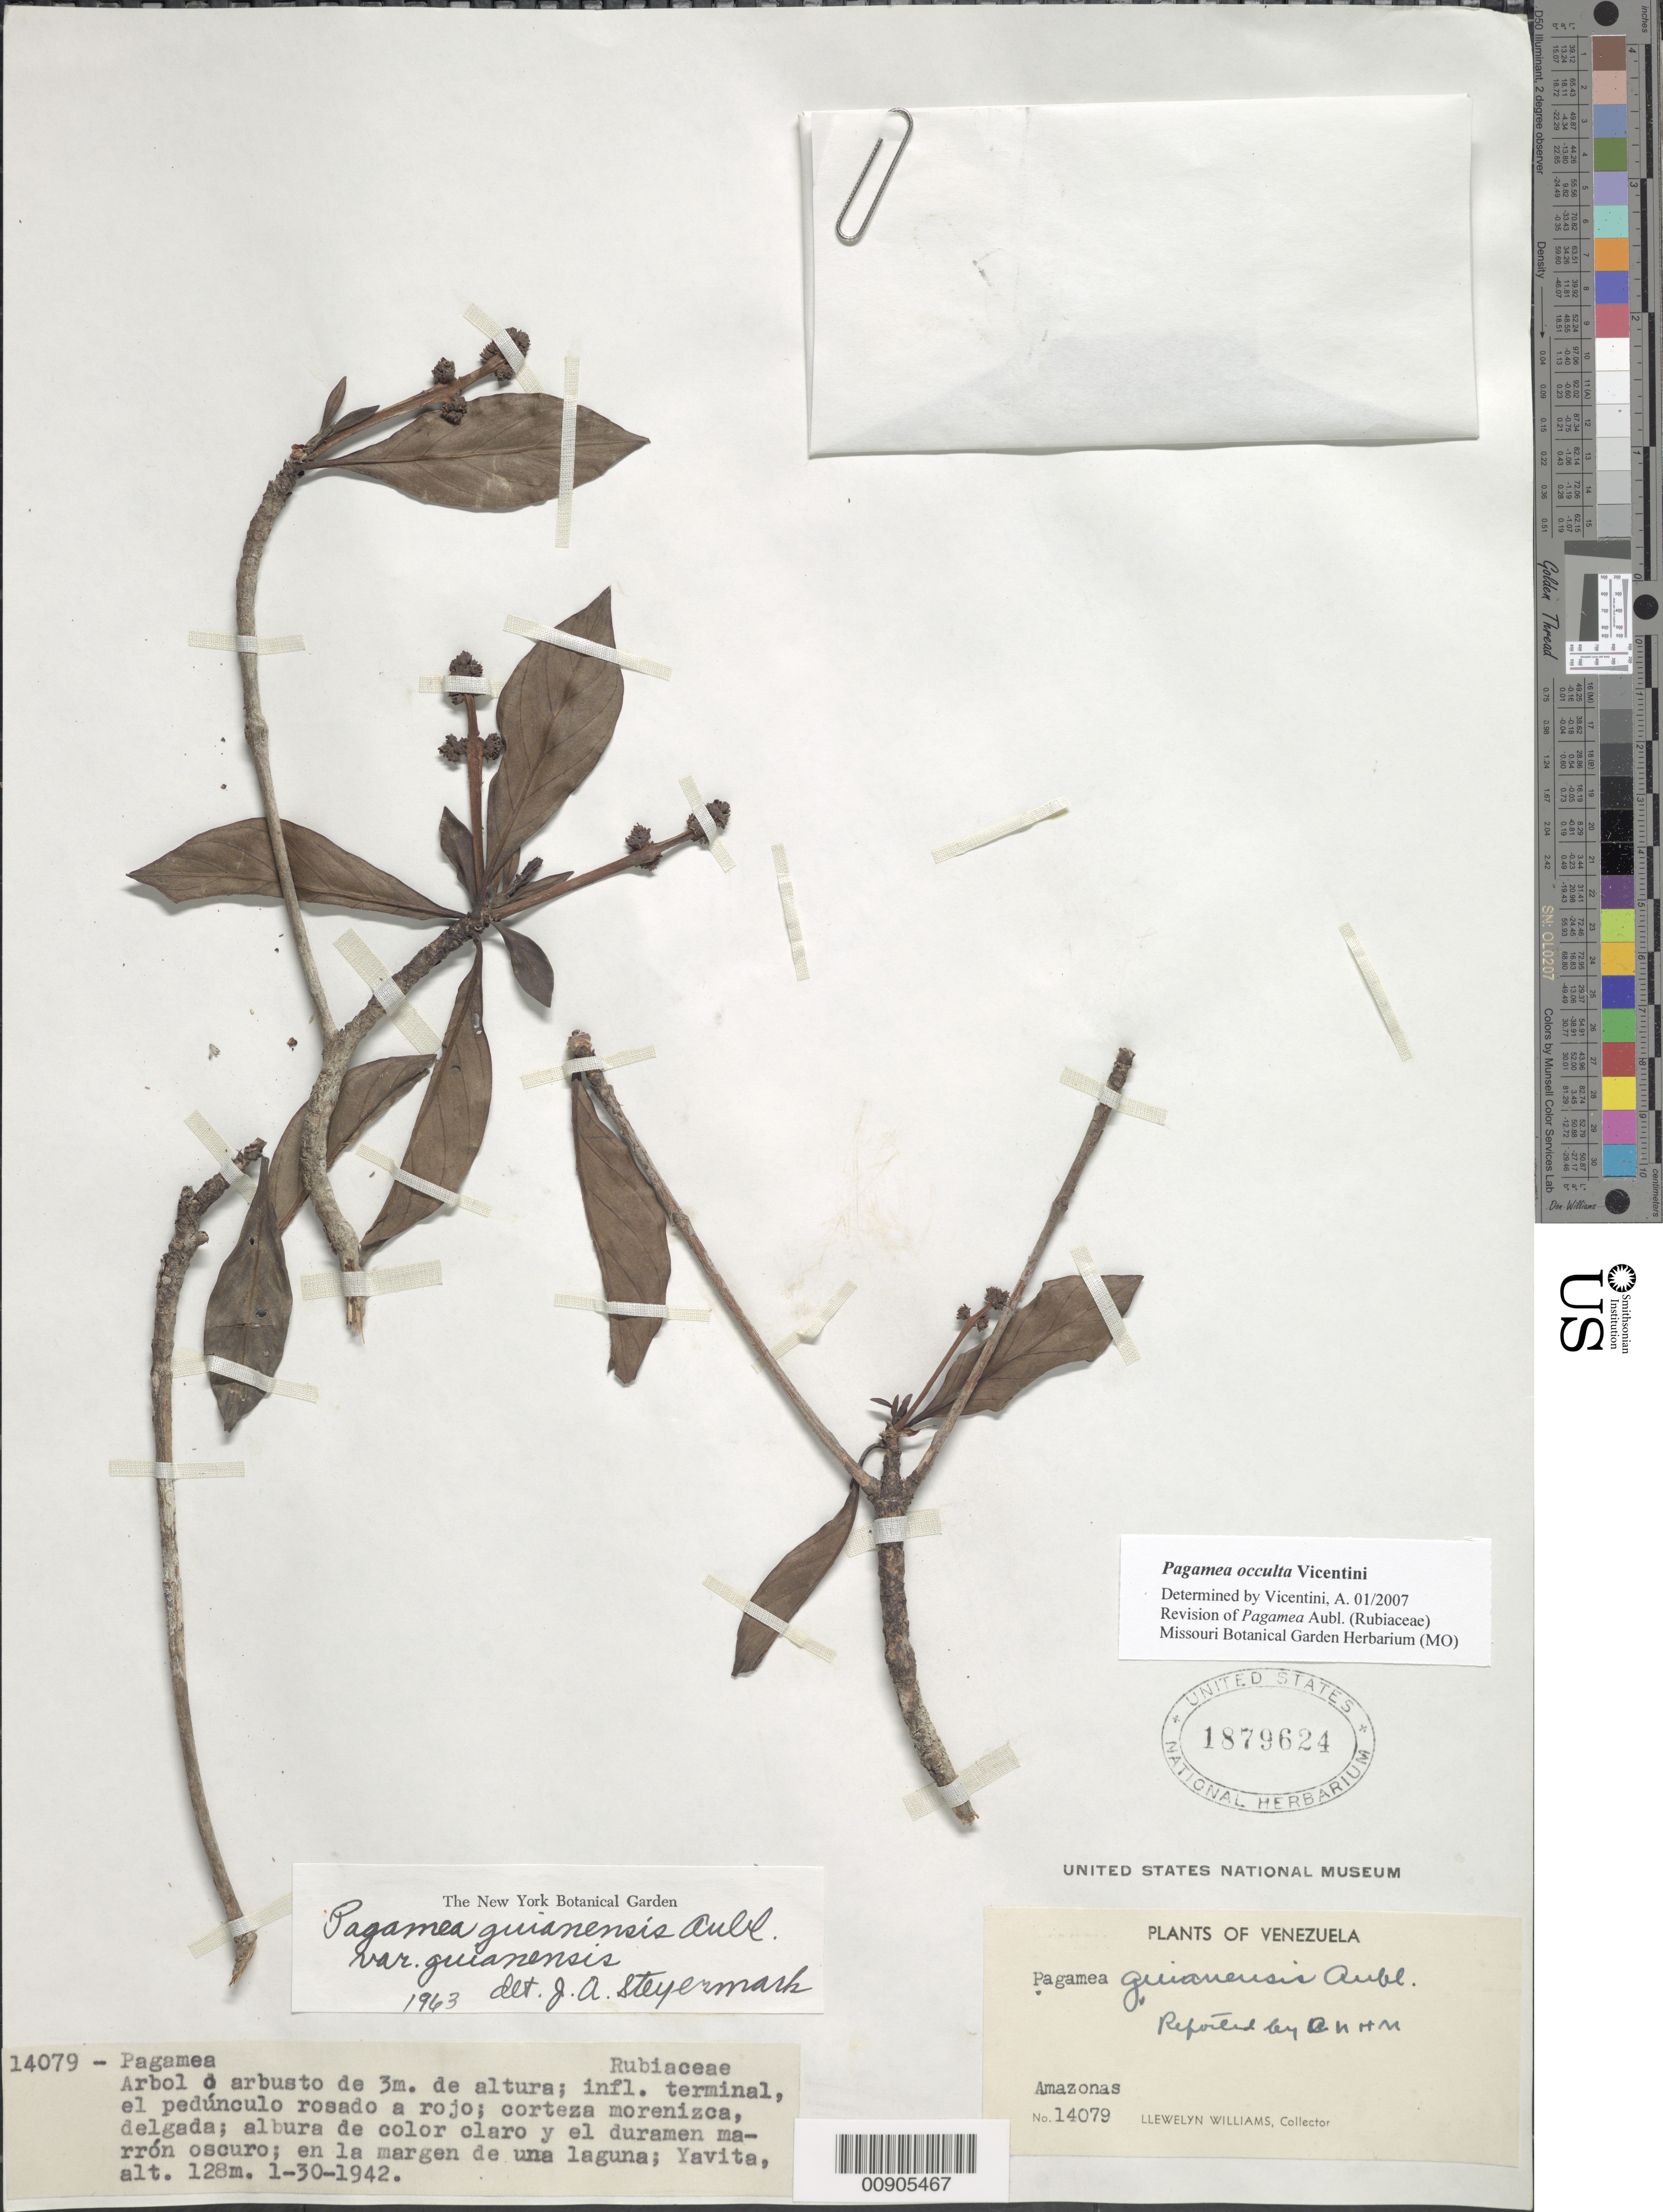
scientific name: unpublished name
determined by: Vicentini, A.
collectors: Ll. Williams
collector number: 14079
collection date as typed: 30-Jan-42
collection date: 1942-01-30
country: Venezuela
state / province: Amazonas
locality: Yavita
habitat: Margen de una laguna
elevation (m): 128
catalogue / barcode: US 1879624